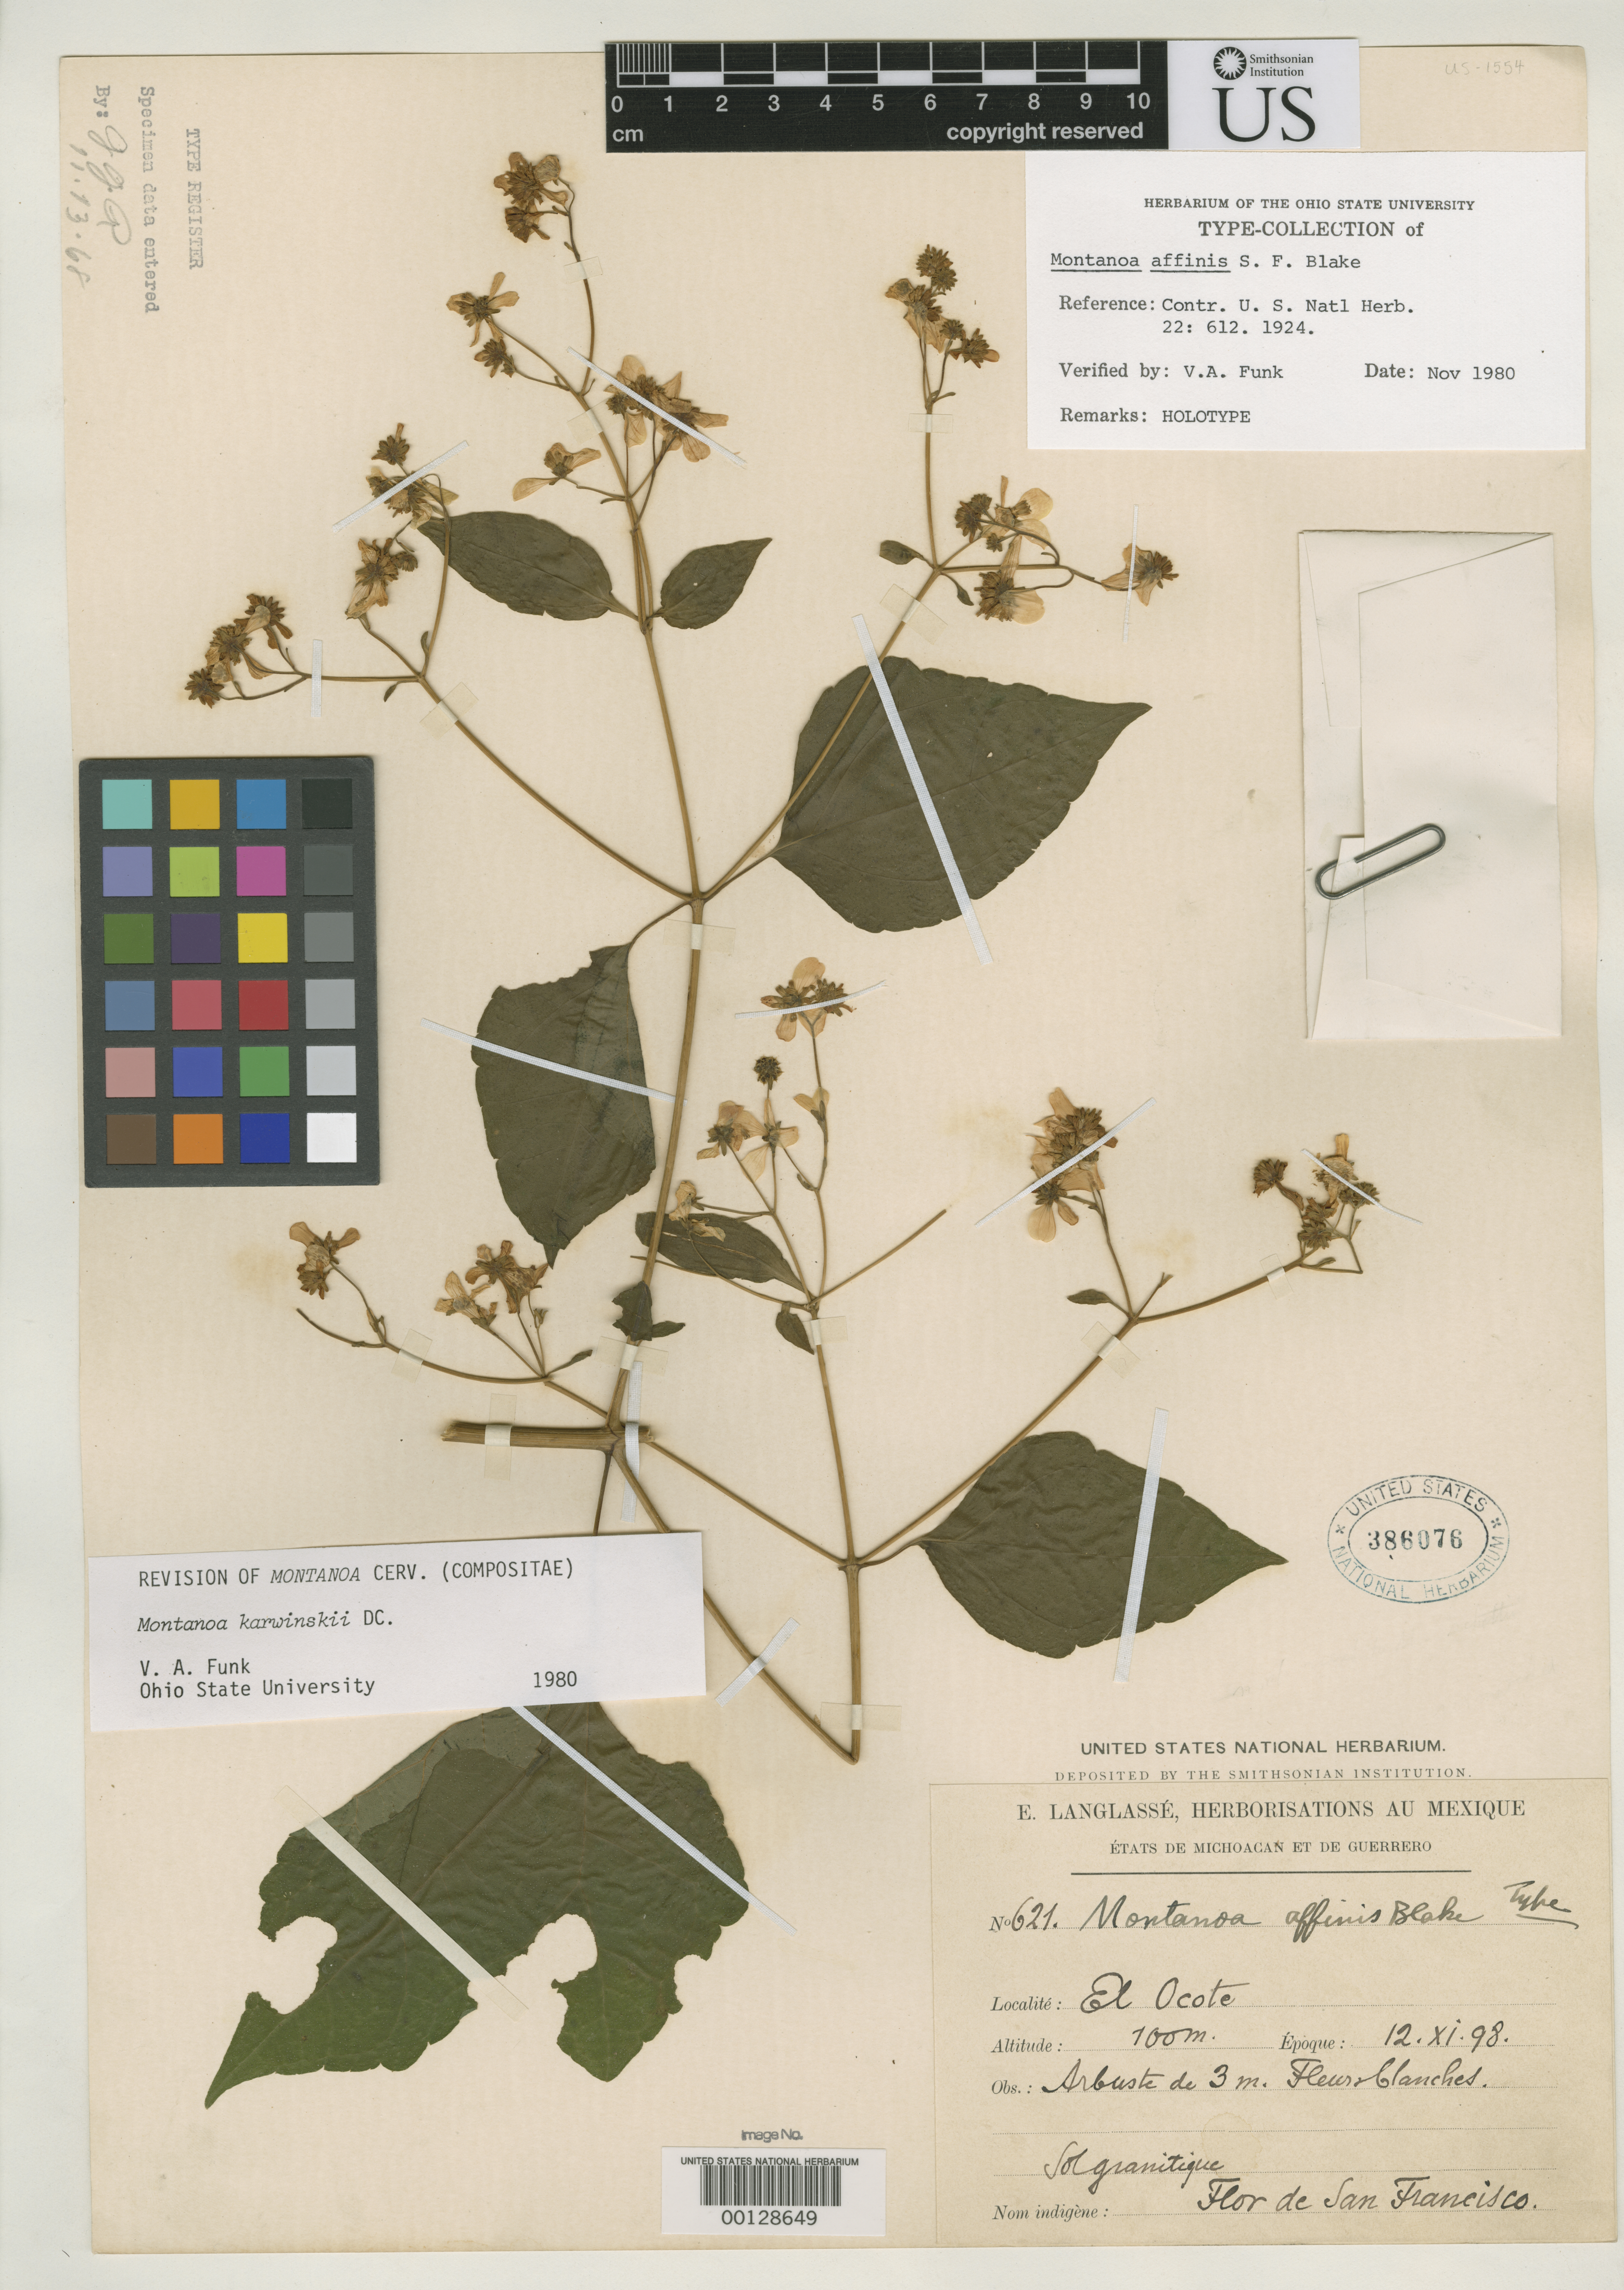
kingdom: Plantae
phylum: Tracheophyta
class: Magnoliopsida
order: Asterales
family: Asteraceae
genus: Montanoa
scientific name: Montanoa affinis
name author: S.F. Blake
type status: Holotype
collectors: E. Langlassé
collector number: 621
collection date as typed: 12 Nov 1898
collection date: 1898-11-12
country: Mexico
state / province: Guerrero / Michoacán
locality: El Ocote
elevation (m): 100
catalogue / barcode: US 386076